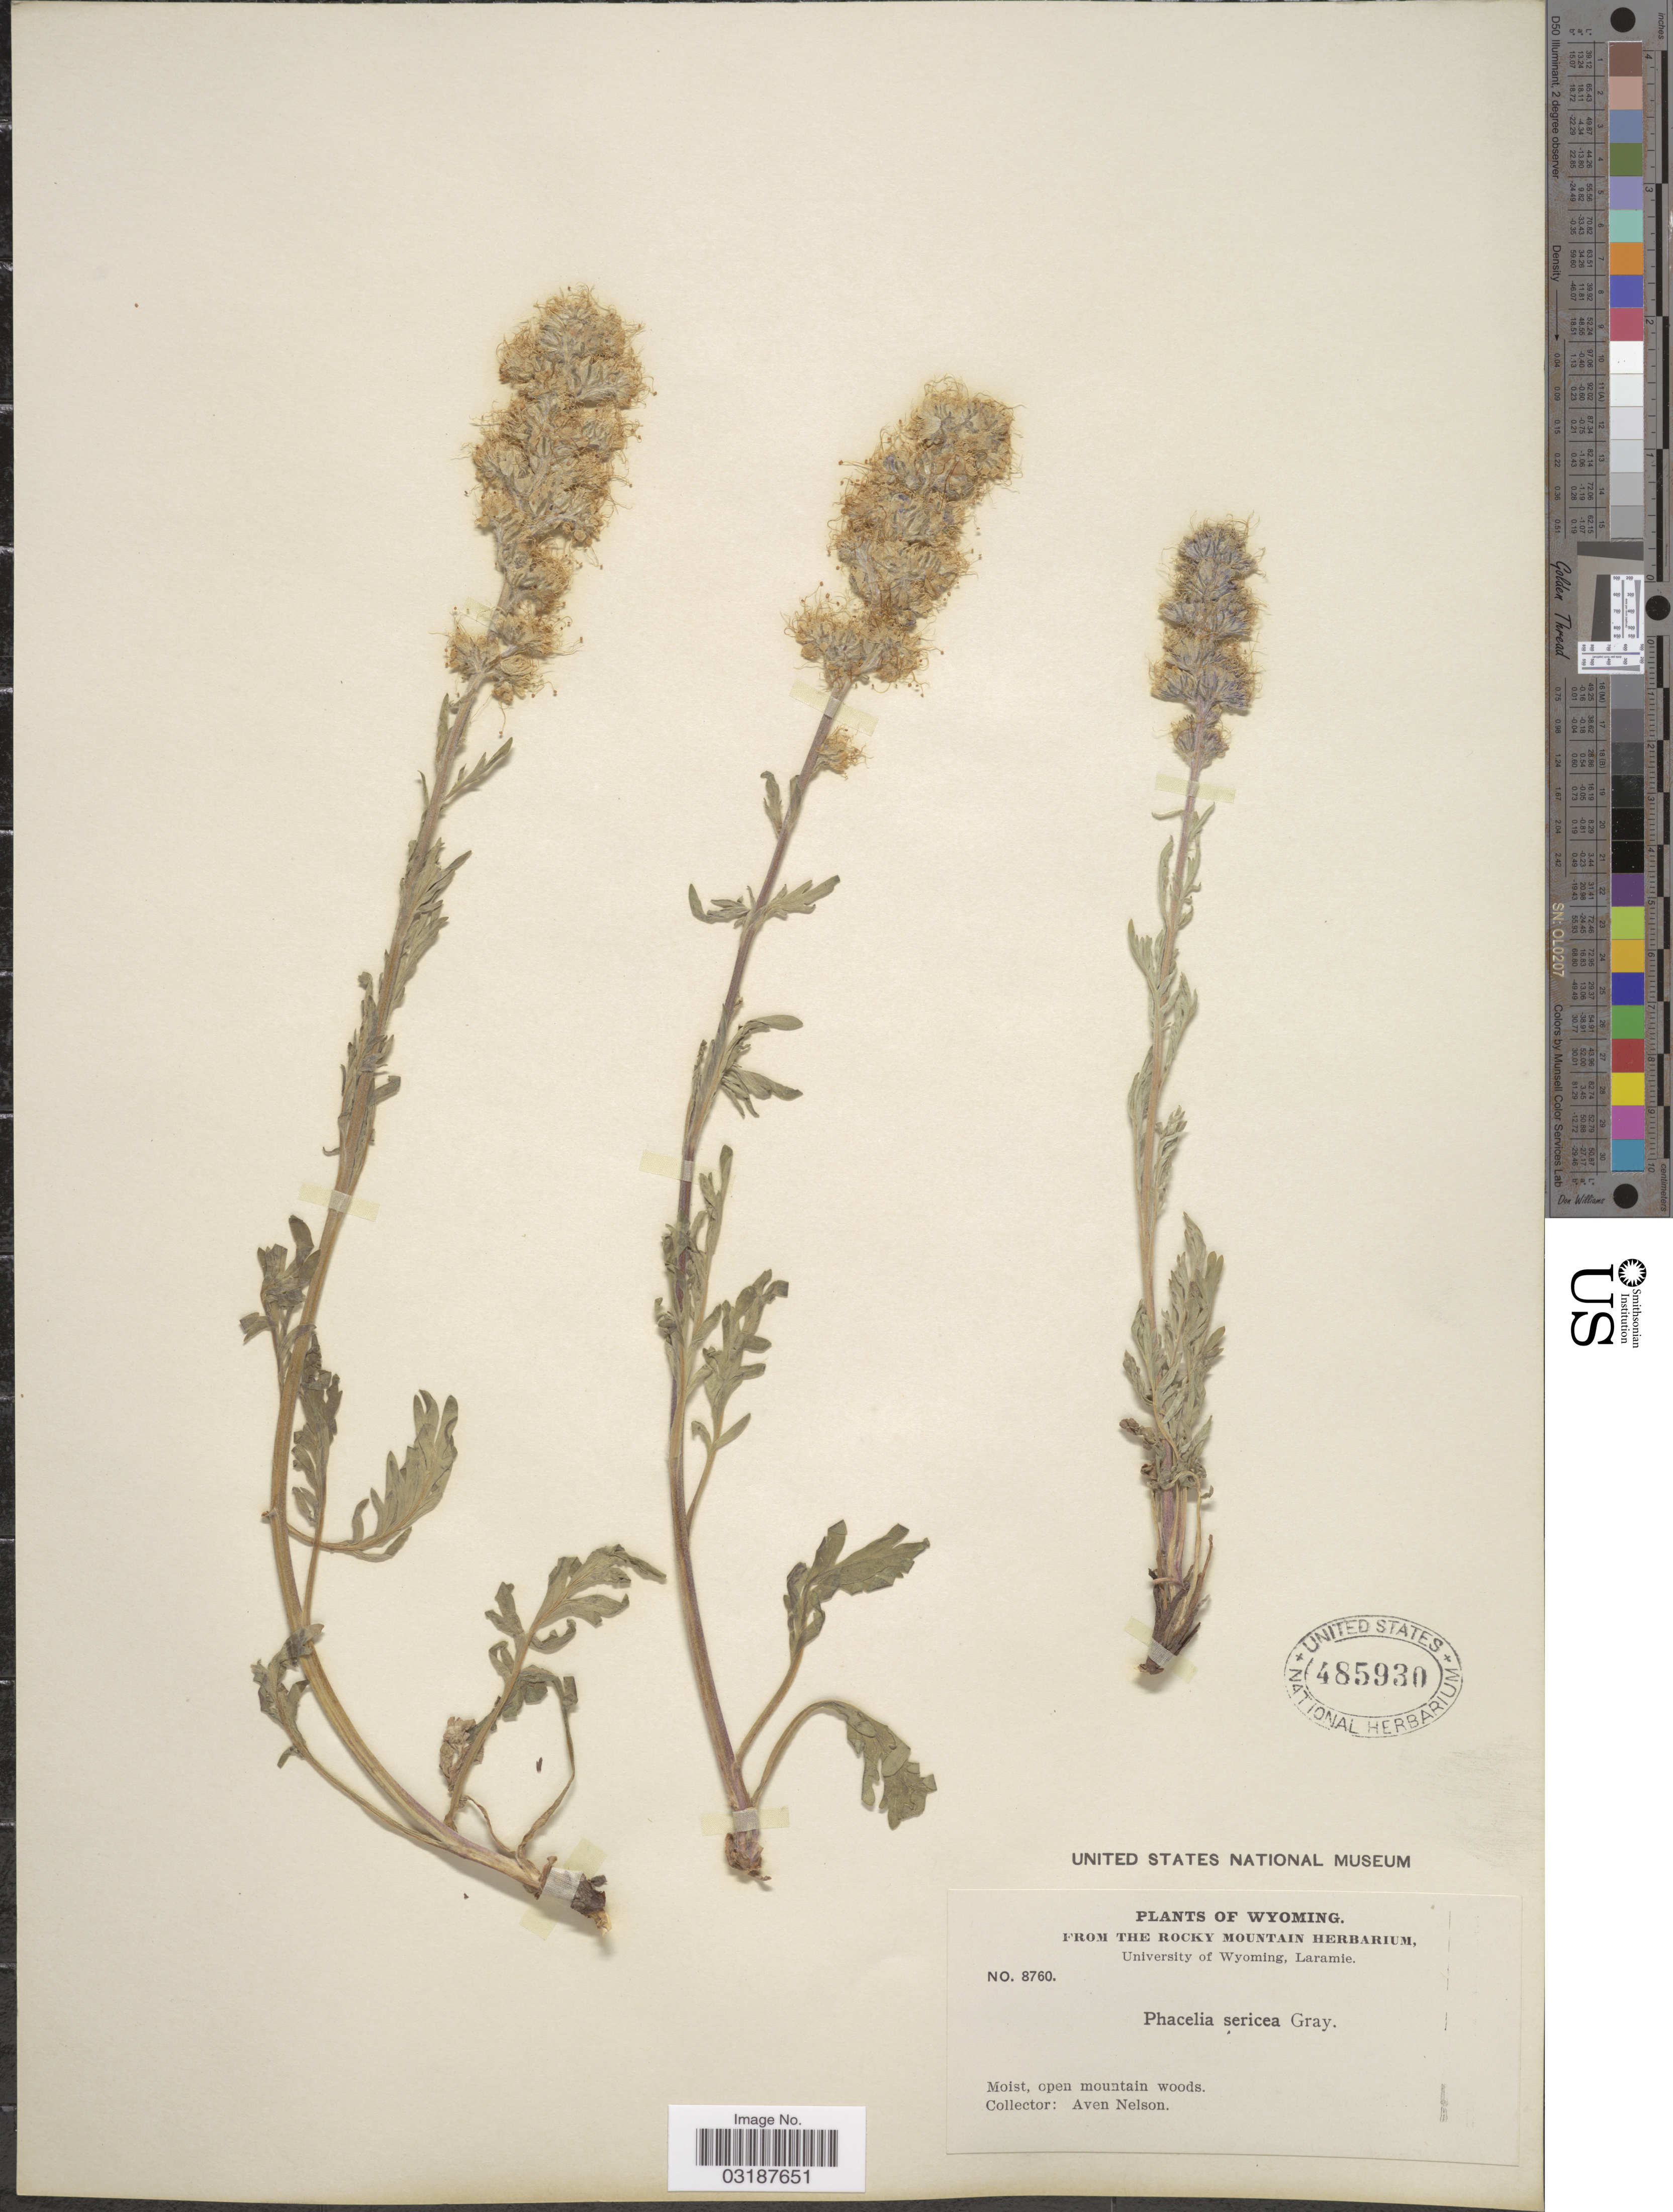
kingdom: Plantae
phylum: Tracheophyta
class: Magnoliopsida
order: Boraginales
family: Hydrophyllaceae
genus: Phacelia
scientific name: Phacelia sericea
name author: (Graham) A. Gray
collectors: A. Nelson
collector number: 8760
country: United States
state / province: Wyoming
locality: Moist, open mountain woods.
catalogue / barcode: US 485930